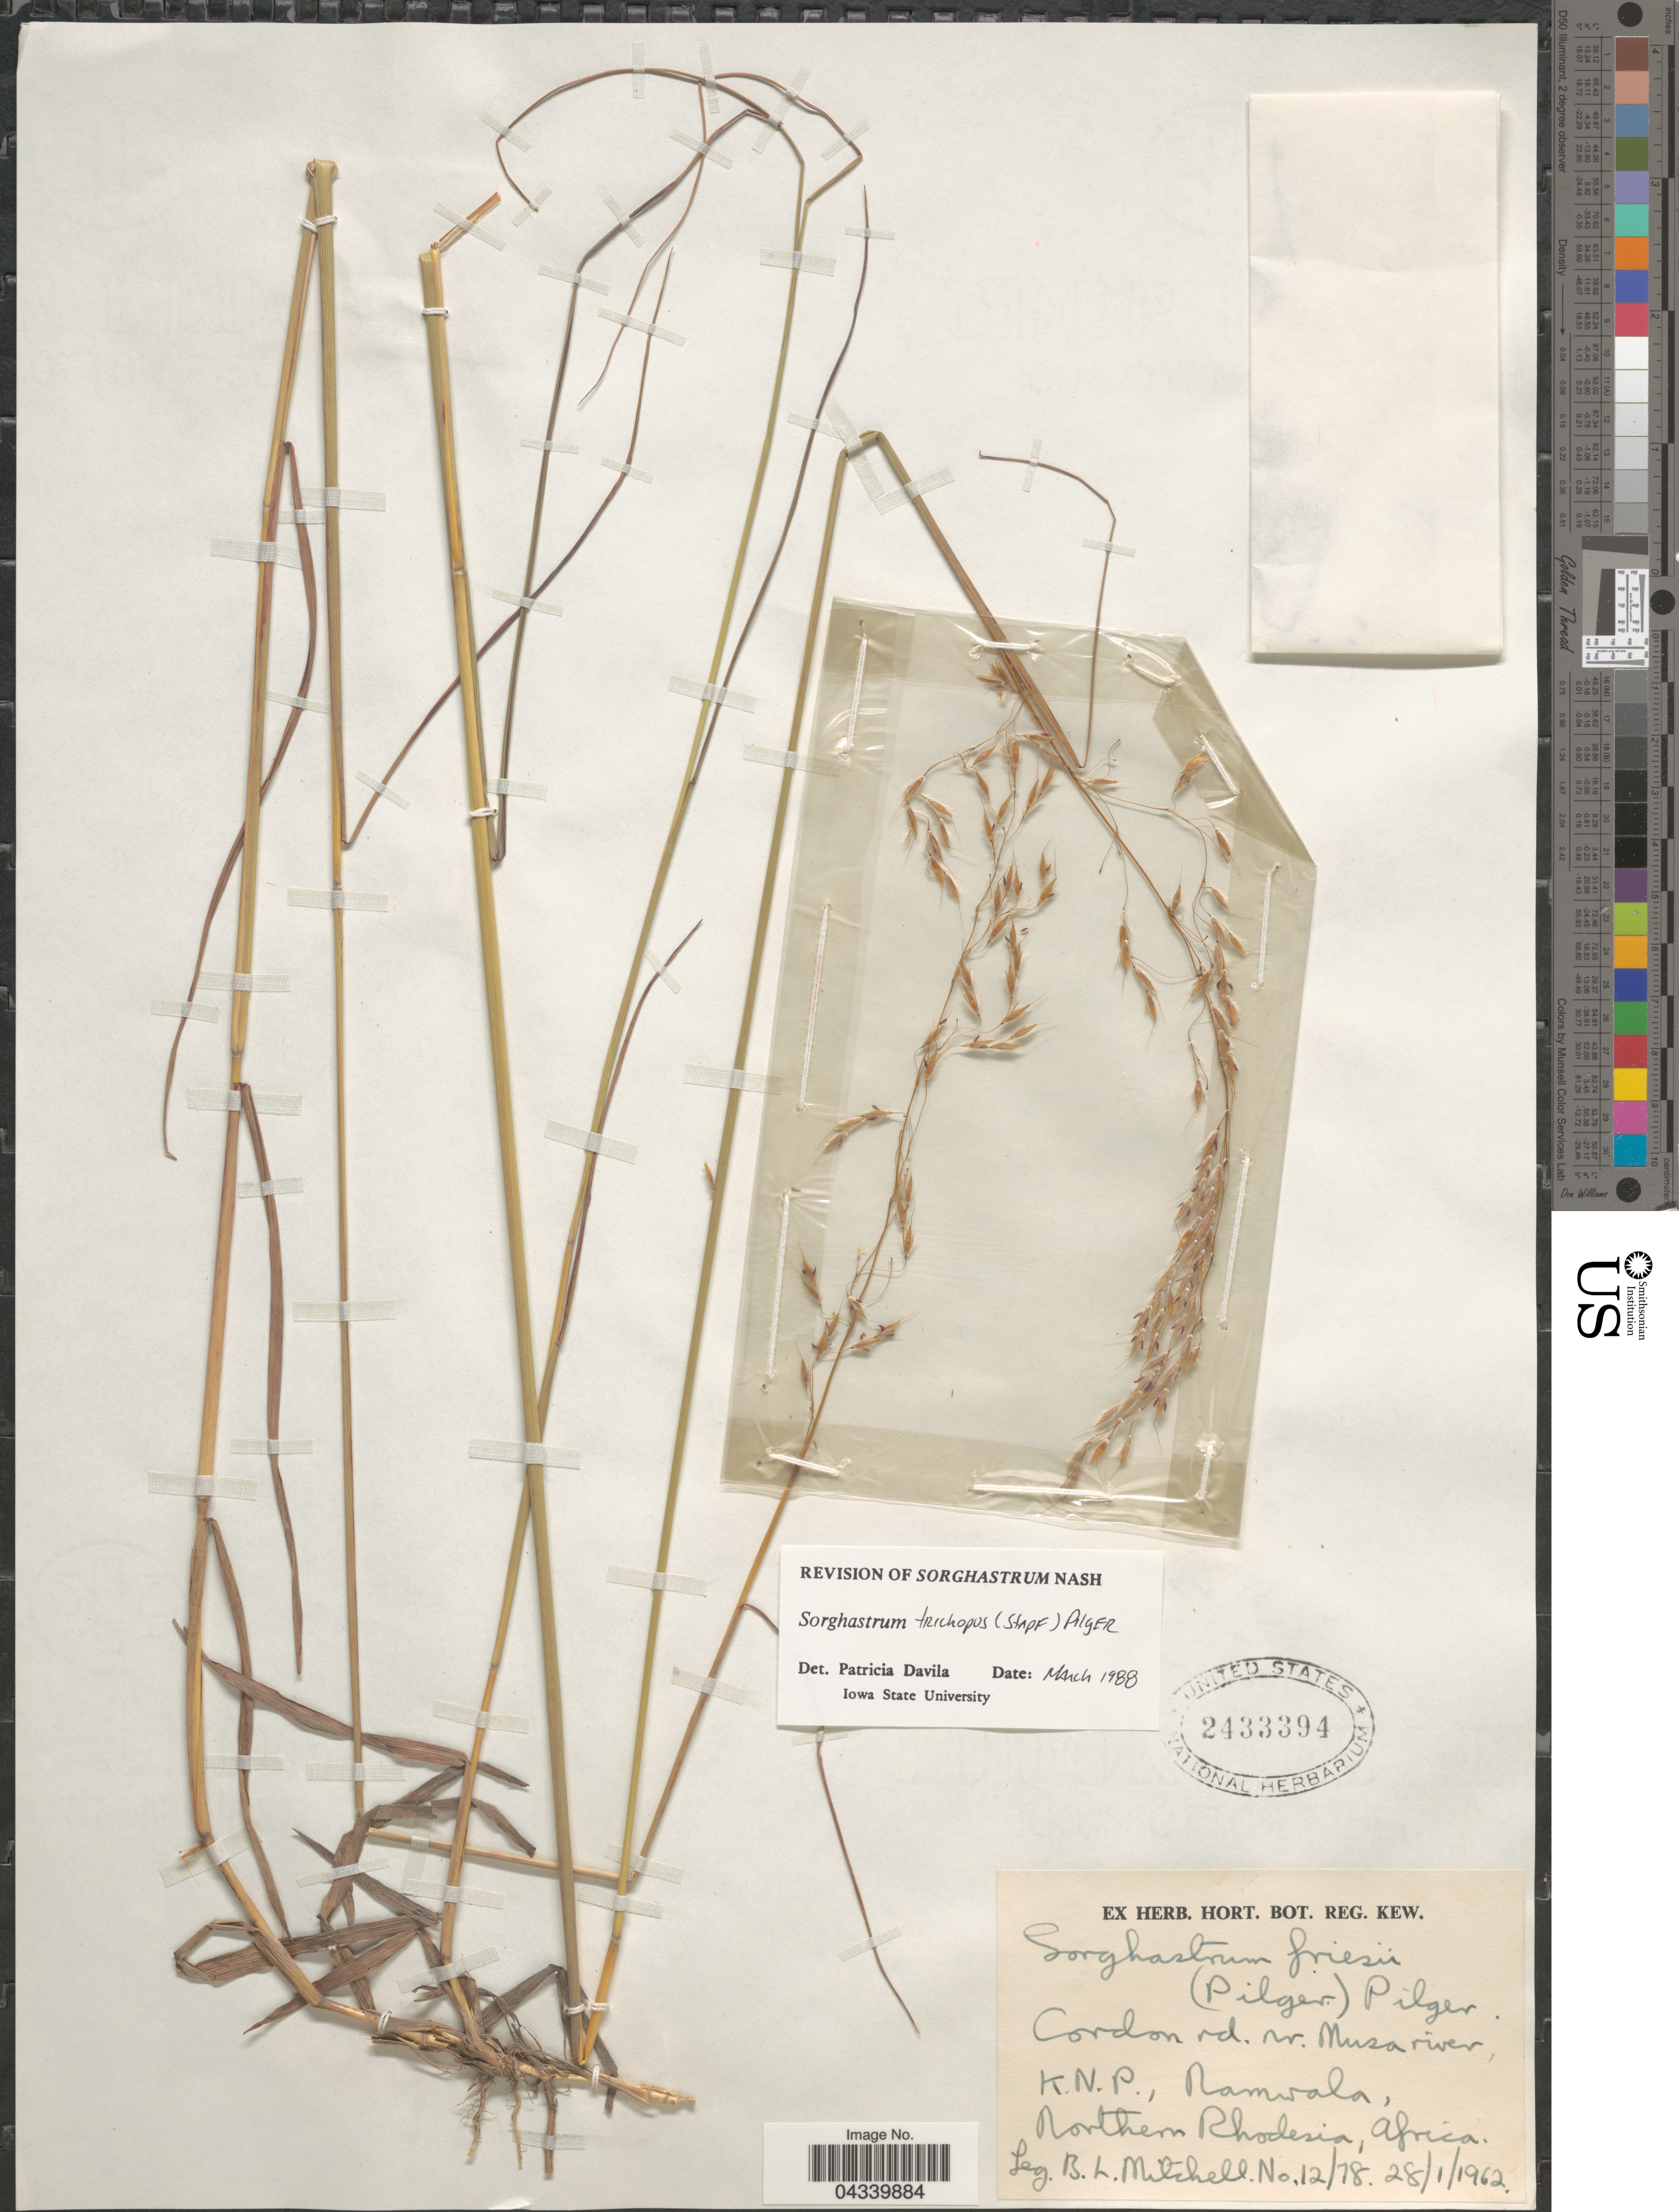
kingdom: Plantae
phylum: Tracheophyta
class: Liliopsida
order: Poales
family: Poaceae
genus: Sorghastrum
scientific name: Sorghastrum stipoides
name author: (Kunth) Nash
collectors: B. Mitchell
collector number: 12/78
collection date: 1962-01-28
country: Zambia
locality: Cordon rd. nr. Musa river, K.N.P., Namwala, Northern Rhodesia.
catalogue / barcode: US 2433394